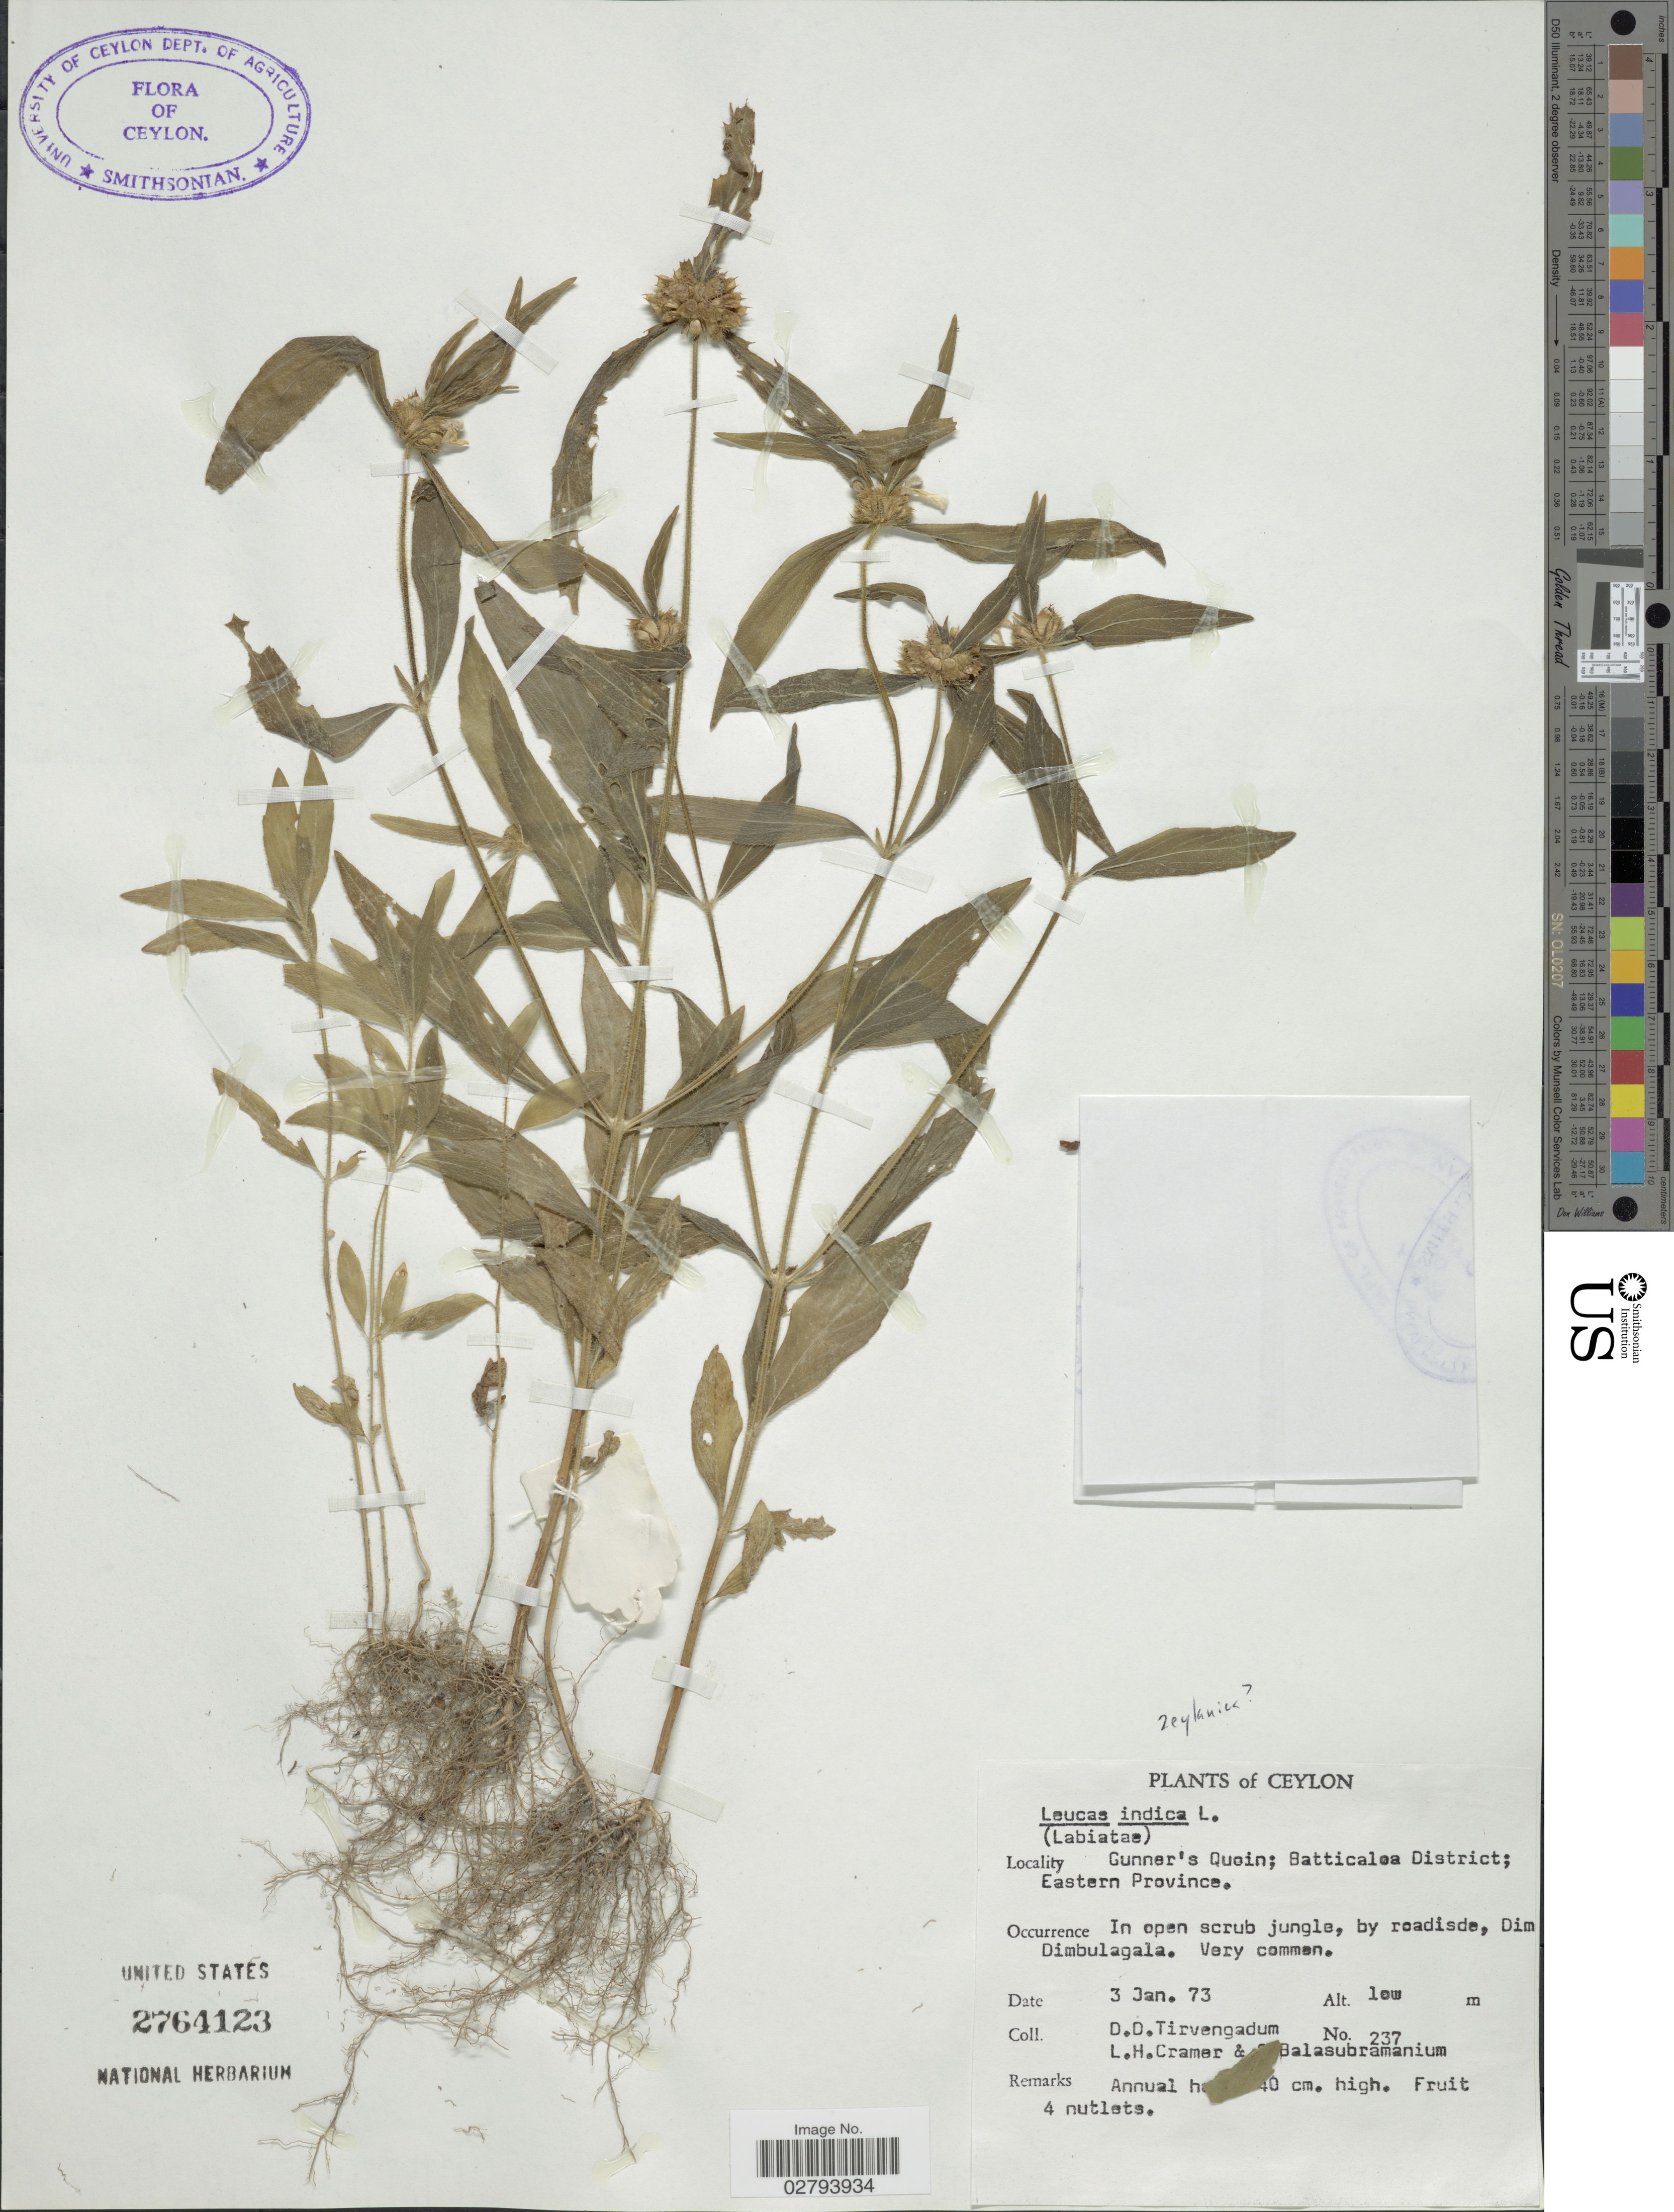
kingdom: Plantae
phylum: Tracheophyta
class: Magnoliopsida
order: Lamiales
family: Lamiaceae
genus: Leucas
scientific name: Leucas indica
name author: (L.) Sm.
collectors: D. Tirvengadum, L. H. Cramer & Balasubramanium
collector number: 237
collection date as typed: Transcribed d/m/y: 3/1/73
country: Sri Lanka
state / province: Eastern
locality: Ceylon, Gunner's Quein; Batticaloa District; Eastern Province.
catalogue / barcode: US 2764123